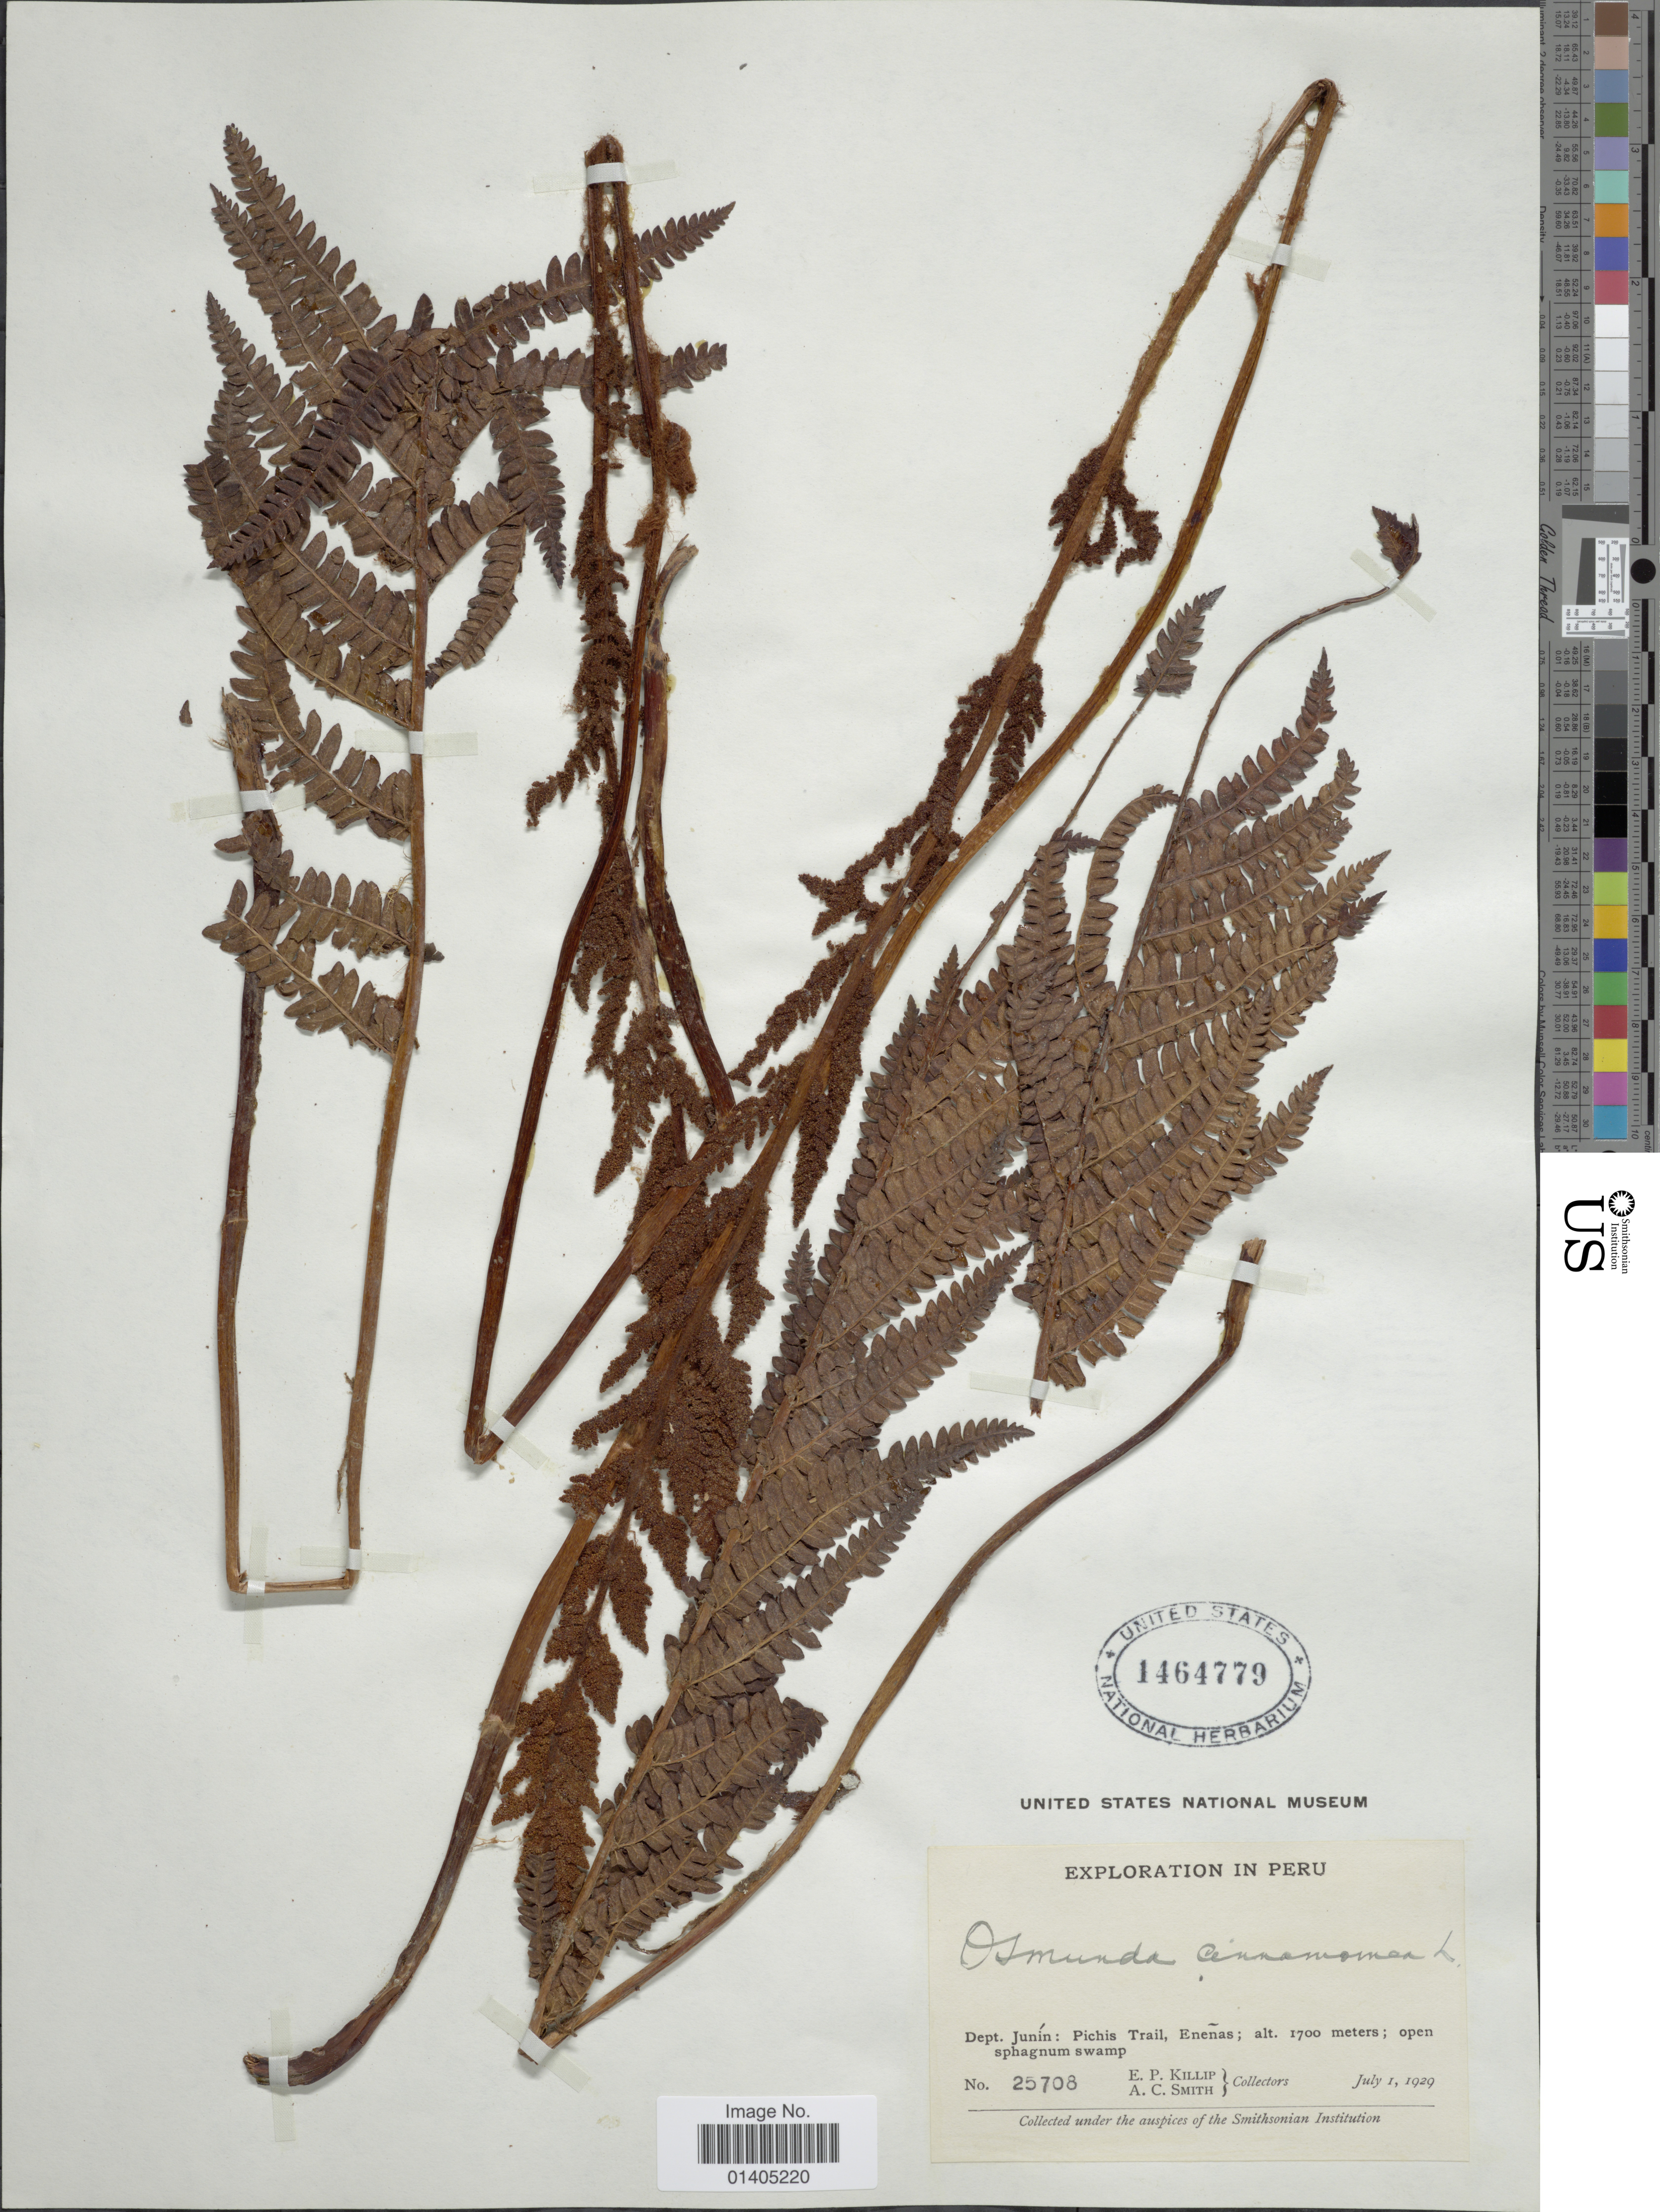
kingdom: Plantae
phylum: Tracheophyta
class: Polypodiopsida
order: Osmundales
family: Osmundaceae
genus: Osmundastrum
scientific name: Osmundastrum cinnamomeum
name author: (L.) C. Presl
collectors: E. P. Killip & A. C. Smith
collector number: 25708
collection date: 1929-07-01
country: Peru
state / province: Junín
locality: Pichis Trail, Eneñas; open sphagnum swamp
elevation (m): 1700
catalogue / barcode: US 1464779